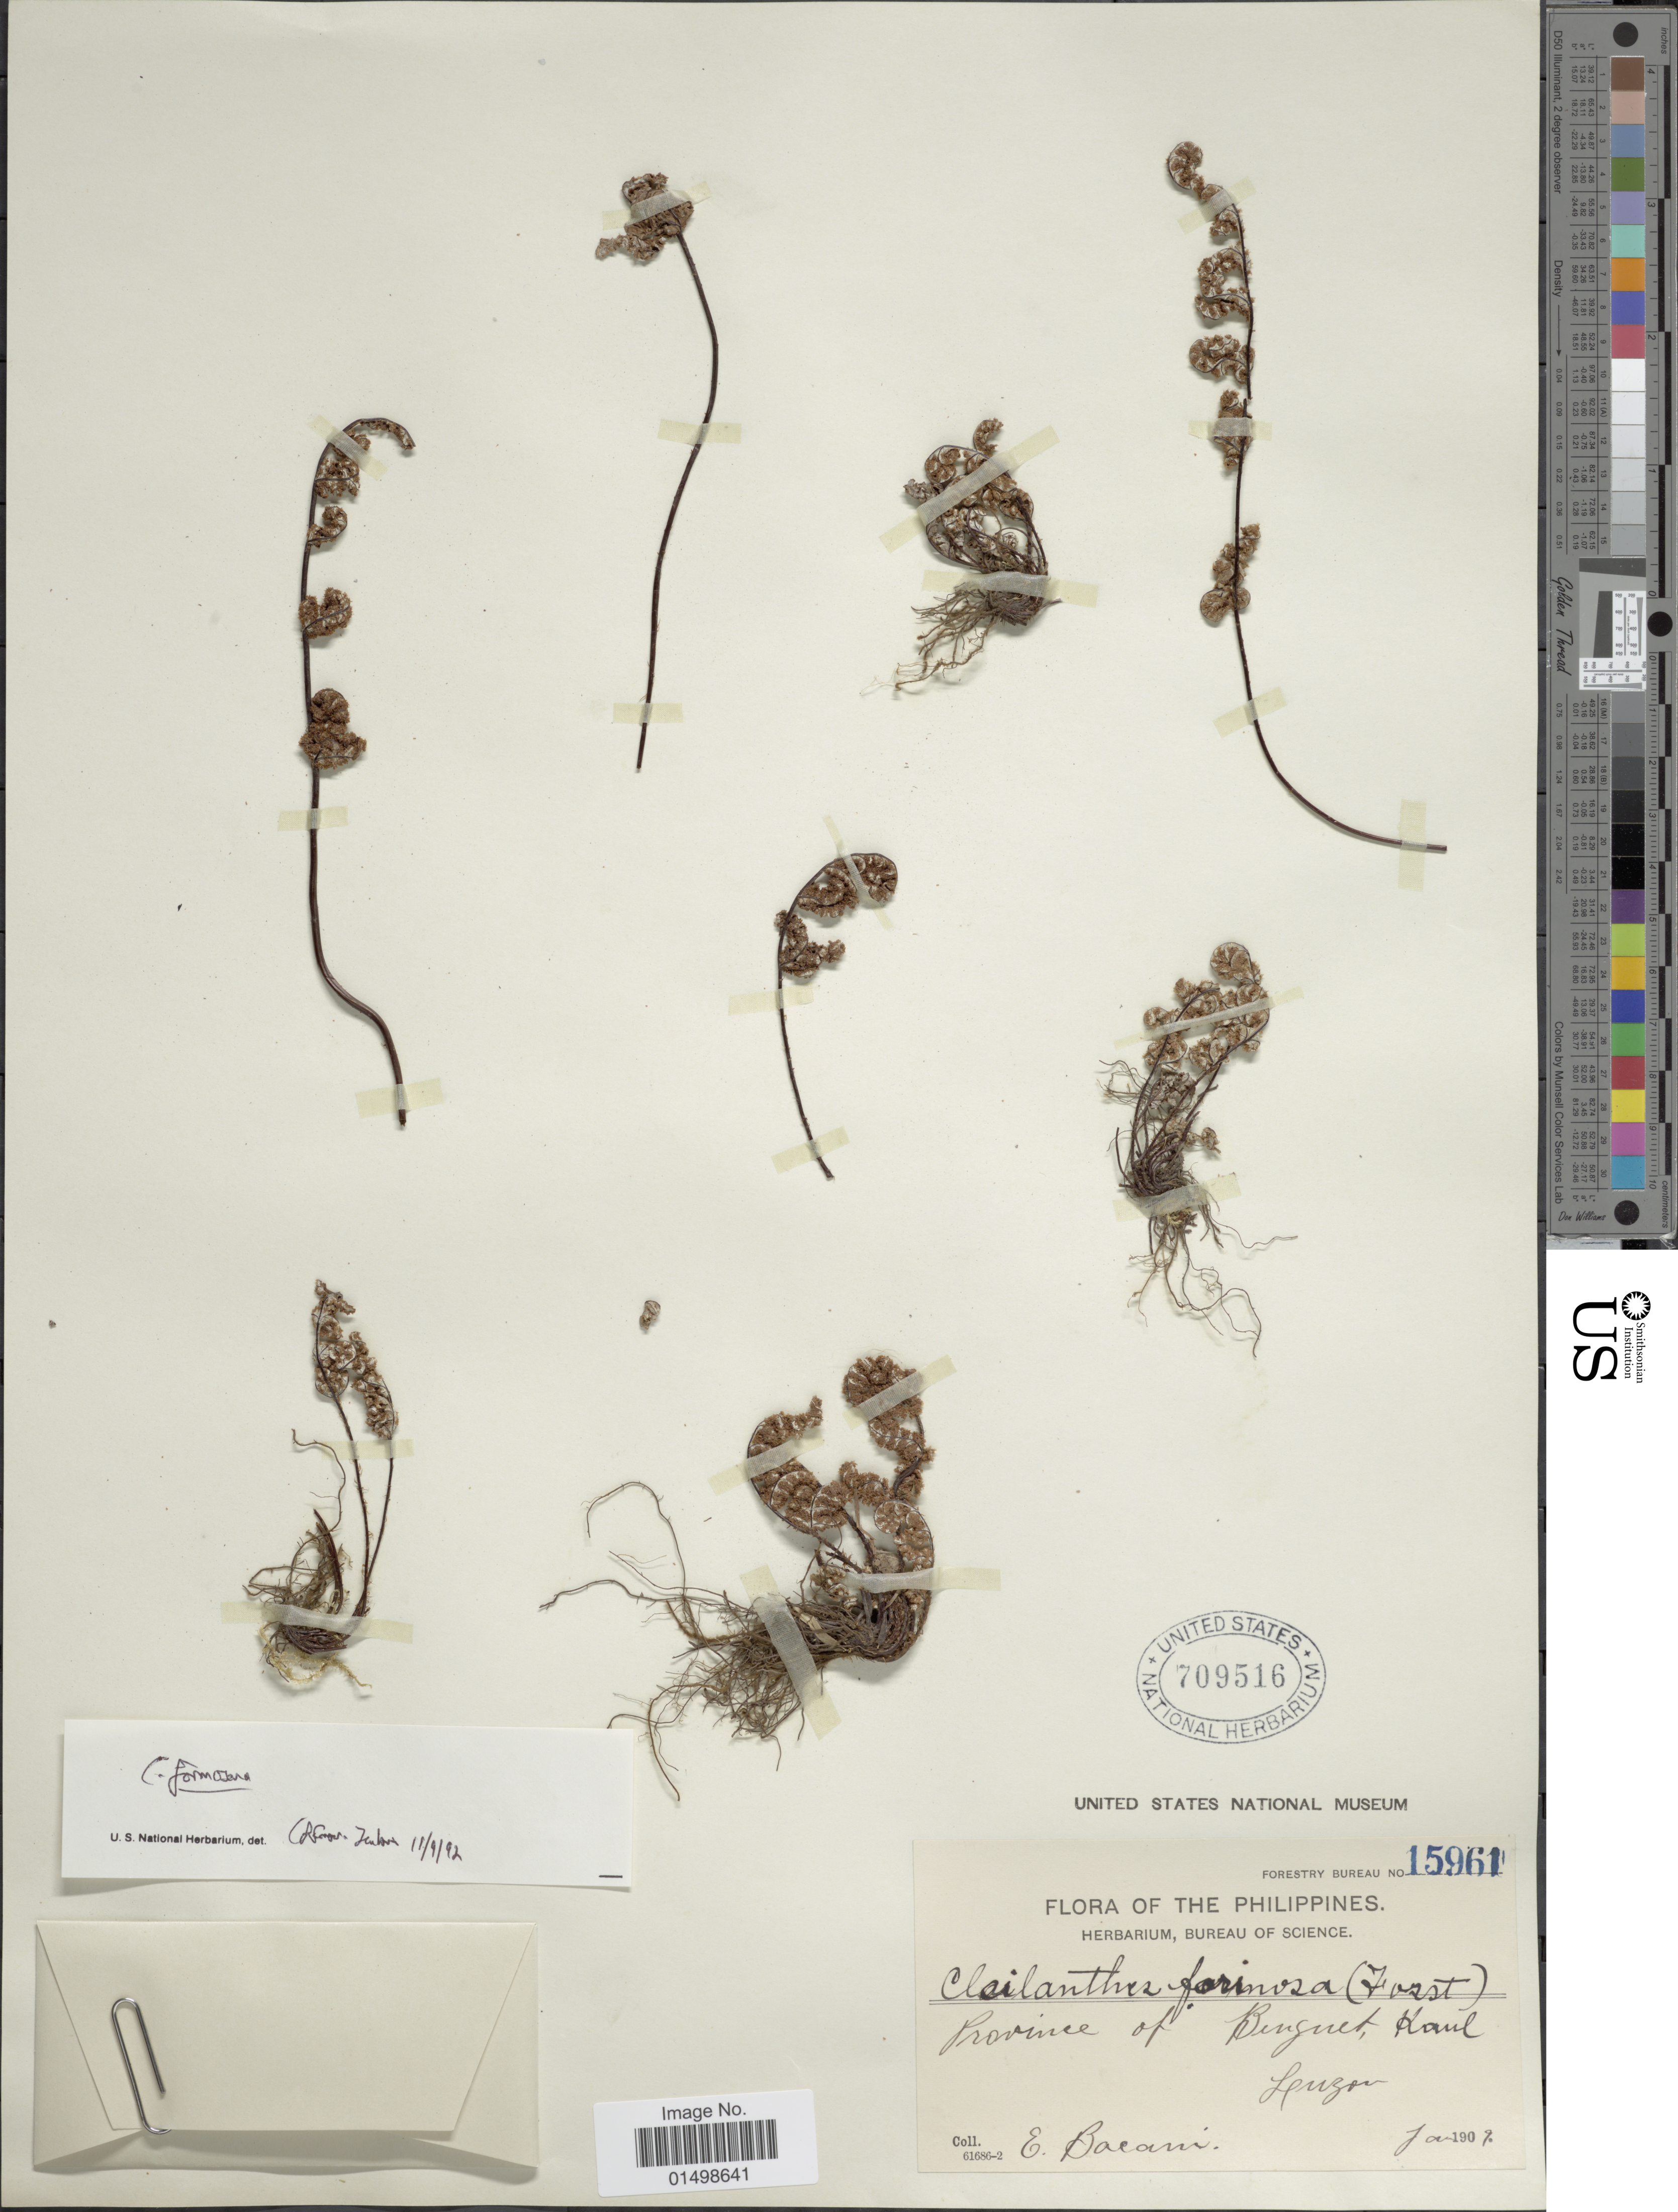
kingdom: Plantae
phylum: Tracheophyta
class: Polypodiopsida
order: Polypodiales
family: Pteridaceae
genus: Aleuritopteris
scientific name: Aleuritopteris farinosa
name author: (Forssk.) Fée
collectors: E. Bacani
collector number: Forestry Bureau 15961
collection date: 1909-01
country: Philippines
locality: Province of Benguet, Luzon.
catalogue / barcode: US 709516